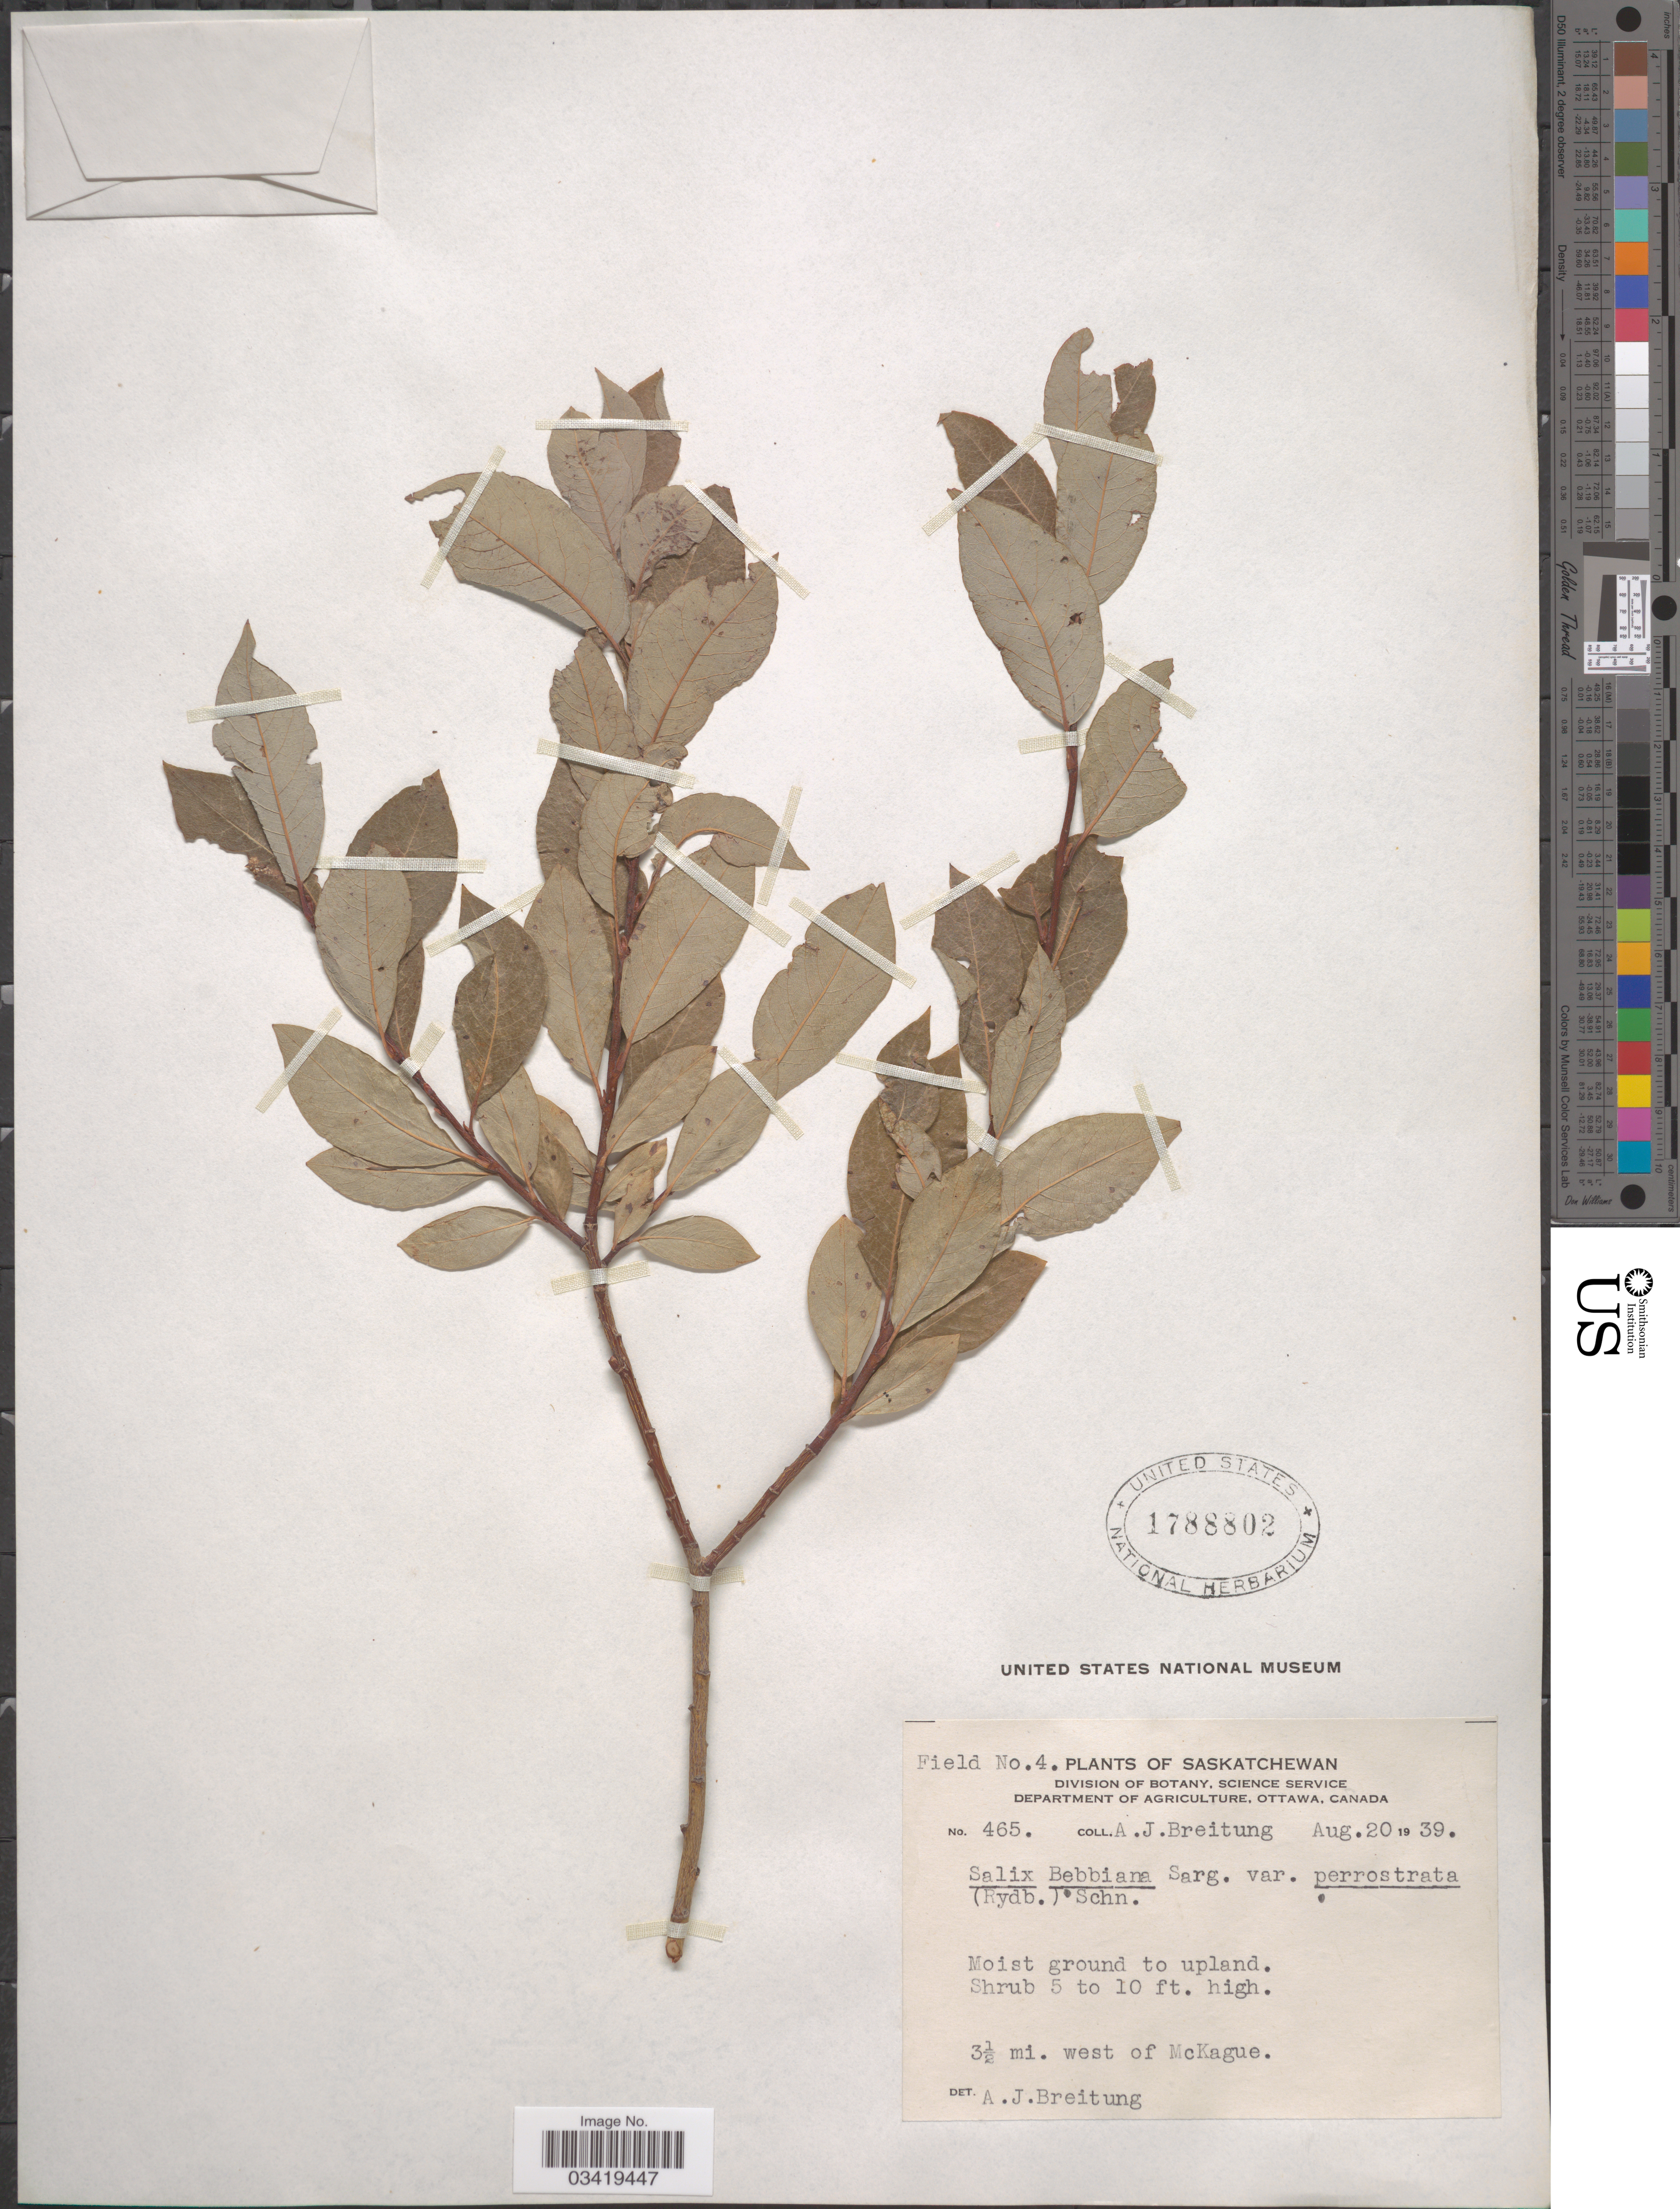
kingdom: Plantae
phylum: Tracheophyta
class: Magnoliopsida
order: Malpighiales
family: Salicaceae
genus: Salix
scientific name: Salix bebbiana var. perrostrata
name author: Sarg.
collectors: A. Breitung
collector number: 465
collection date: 1939-08-20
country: Canada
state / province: Saskatchewan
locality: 3½ mi. west of McKague.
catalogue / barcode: US 1788802